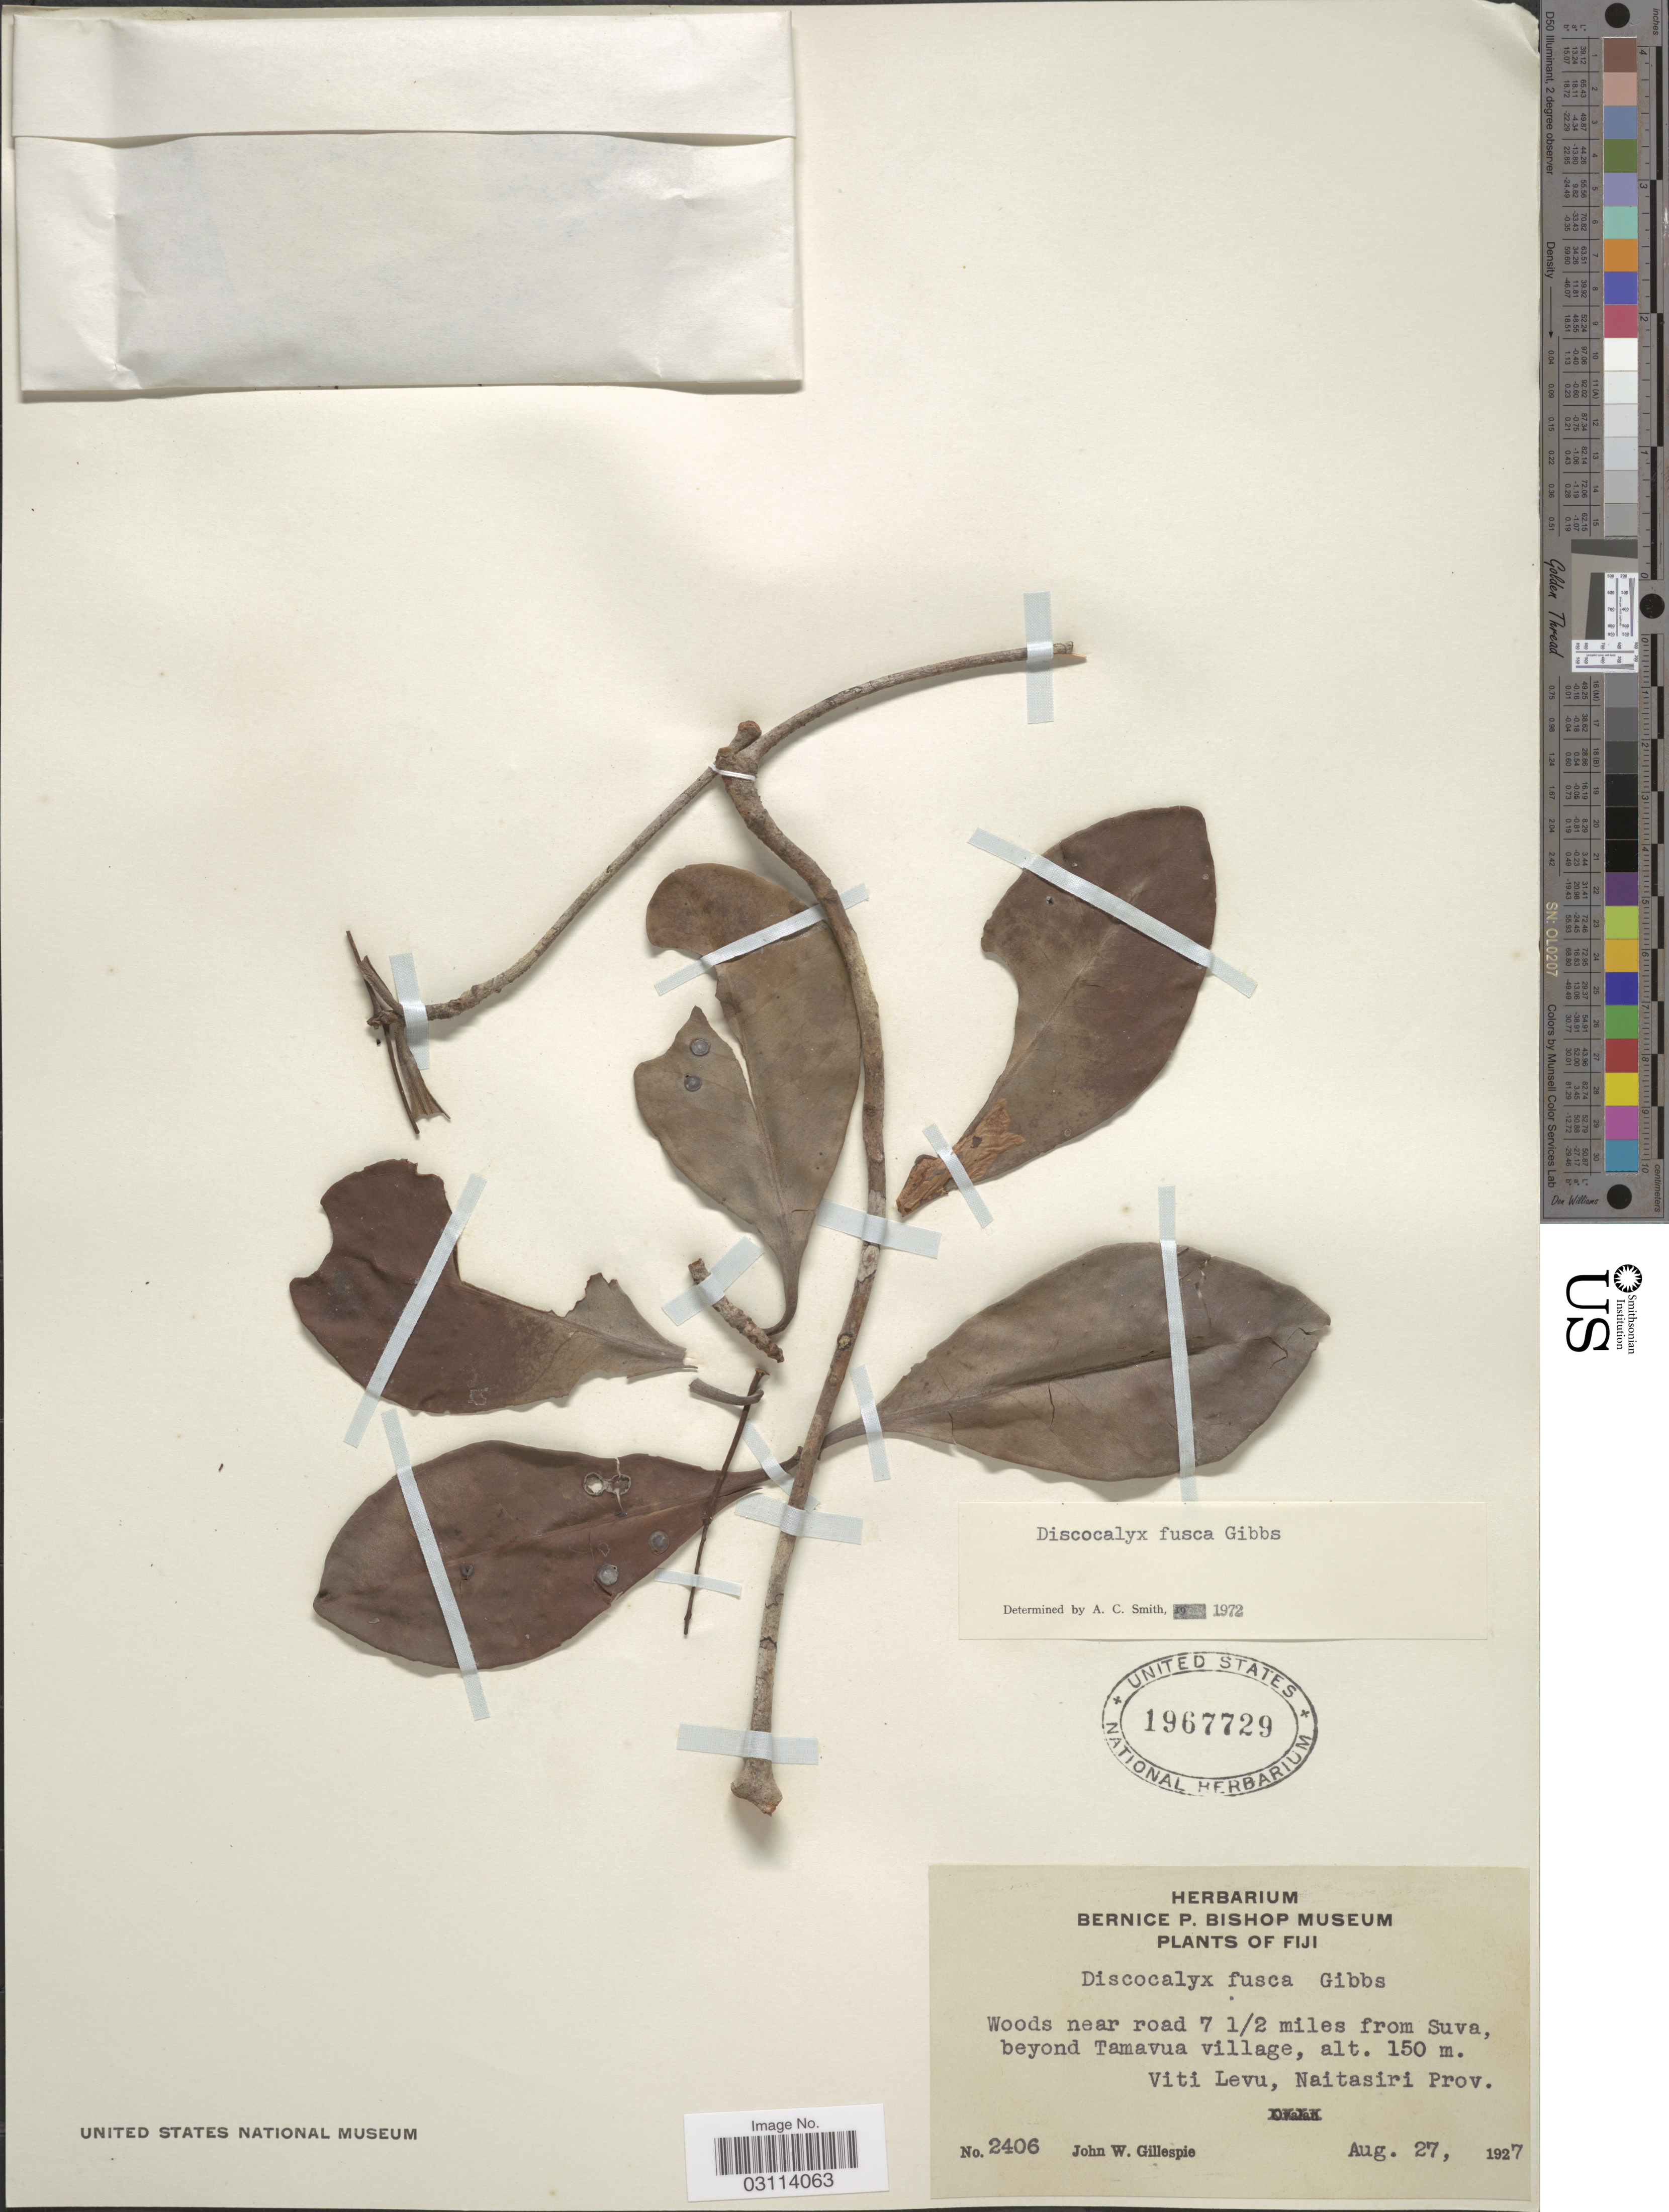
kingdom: Plantae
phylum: Tracheophyta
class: Magnoliopsida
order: Ericales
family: Primulaceae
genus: Discocalyx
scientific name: Discocalyx fusca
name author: Gibbs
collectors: J. W. Gillespie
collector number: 2406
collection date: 1927-08-27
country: Fiji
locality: Woods near road 7½ miles from Suva, beyond Tamavua village. Viti Levu, Naitasiri Prov.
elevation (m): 150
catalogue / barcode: US 1967729